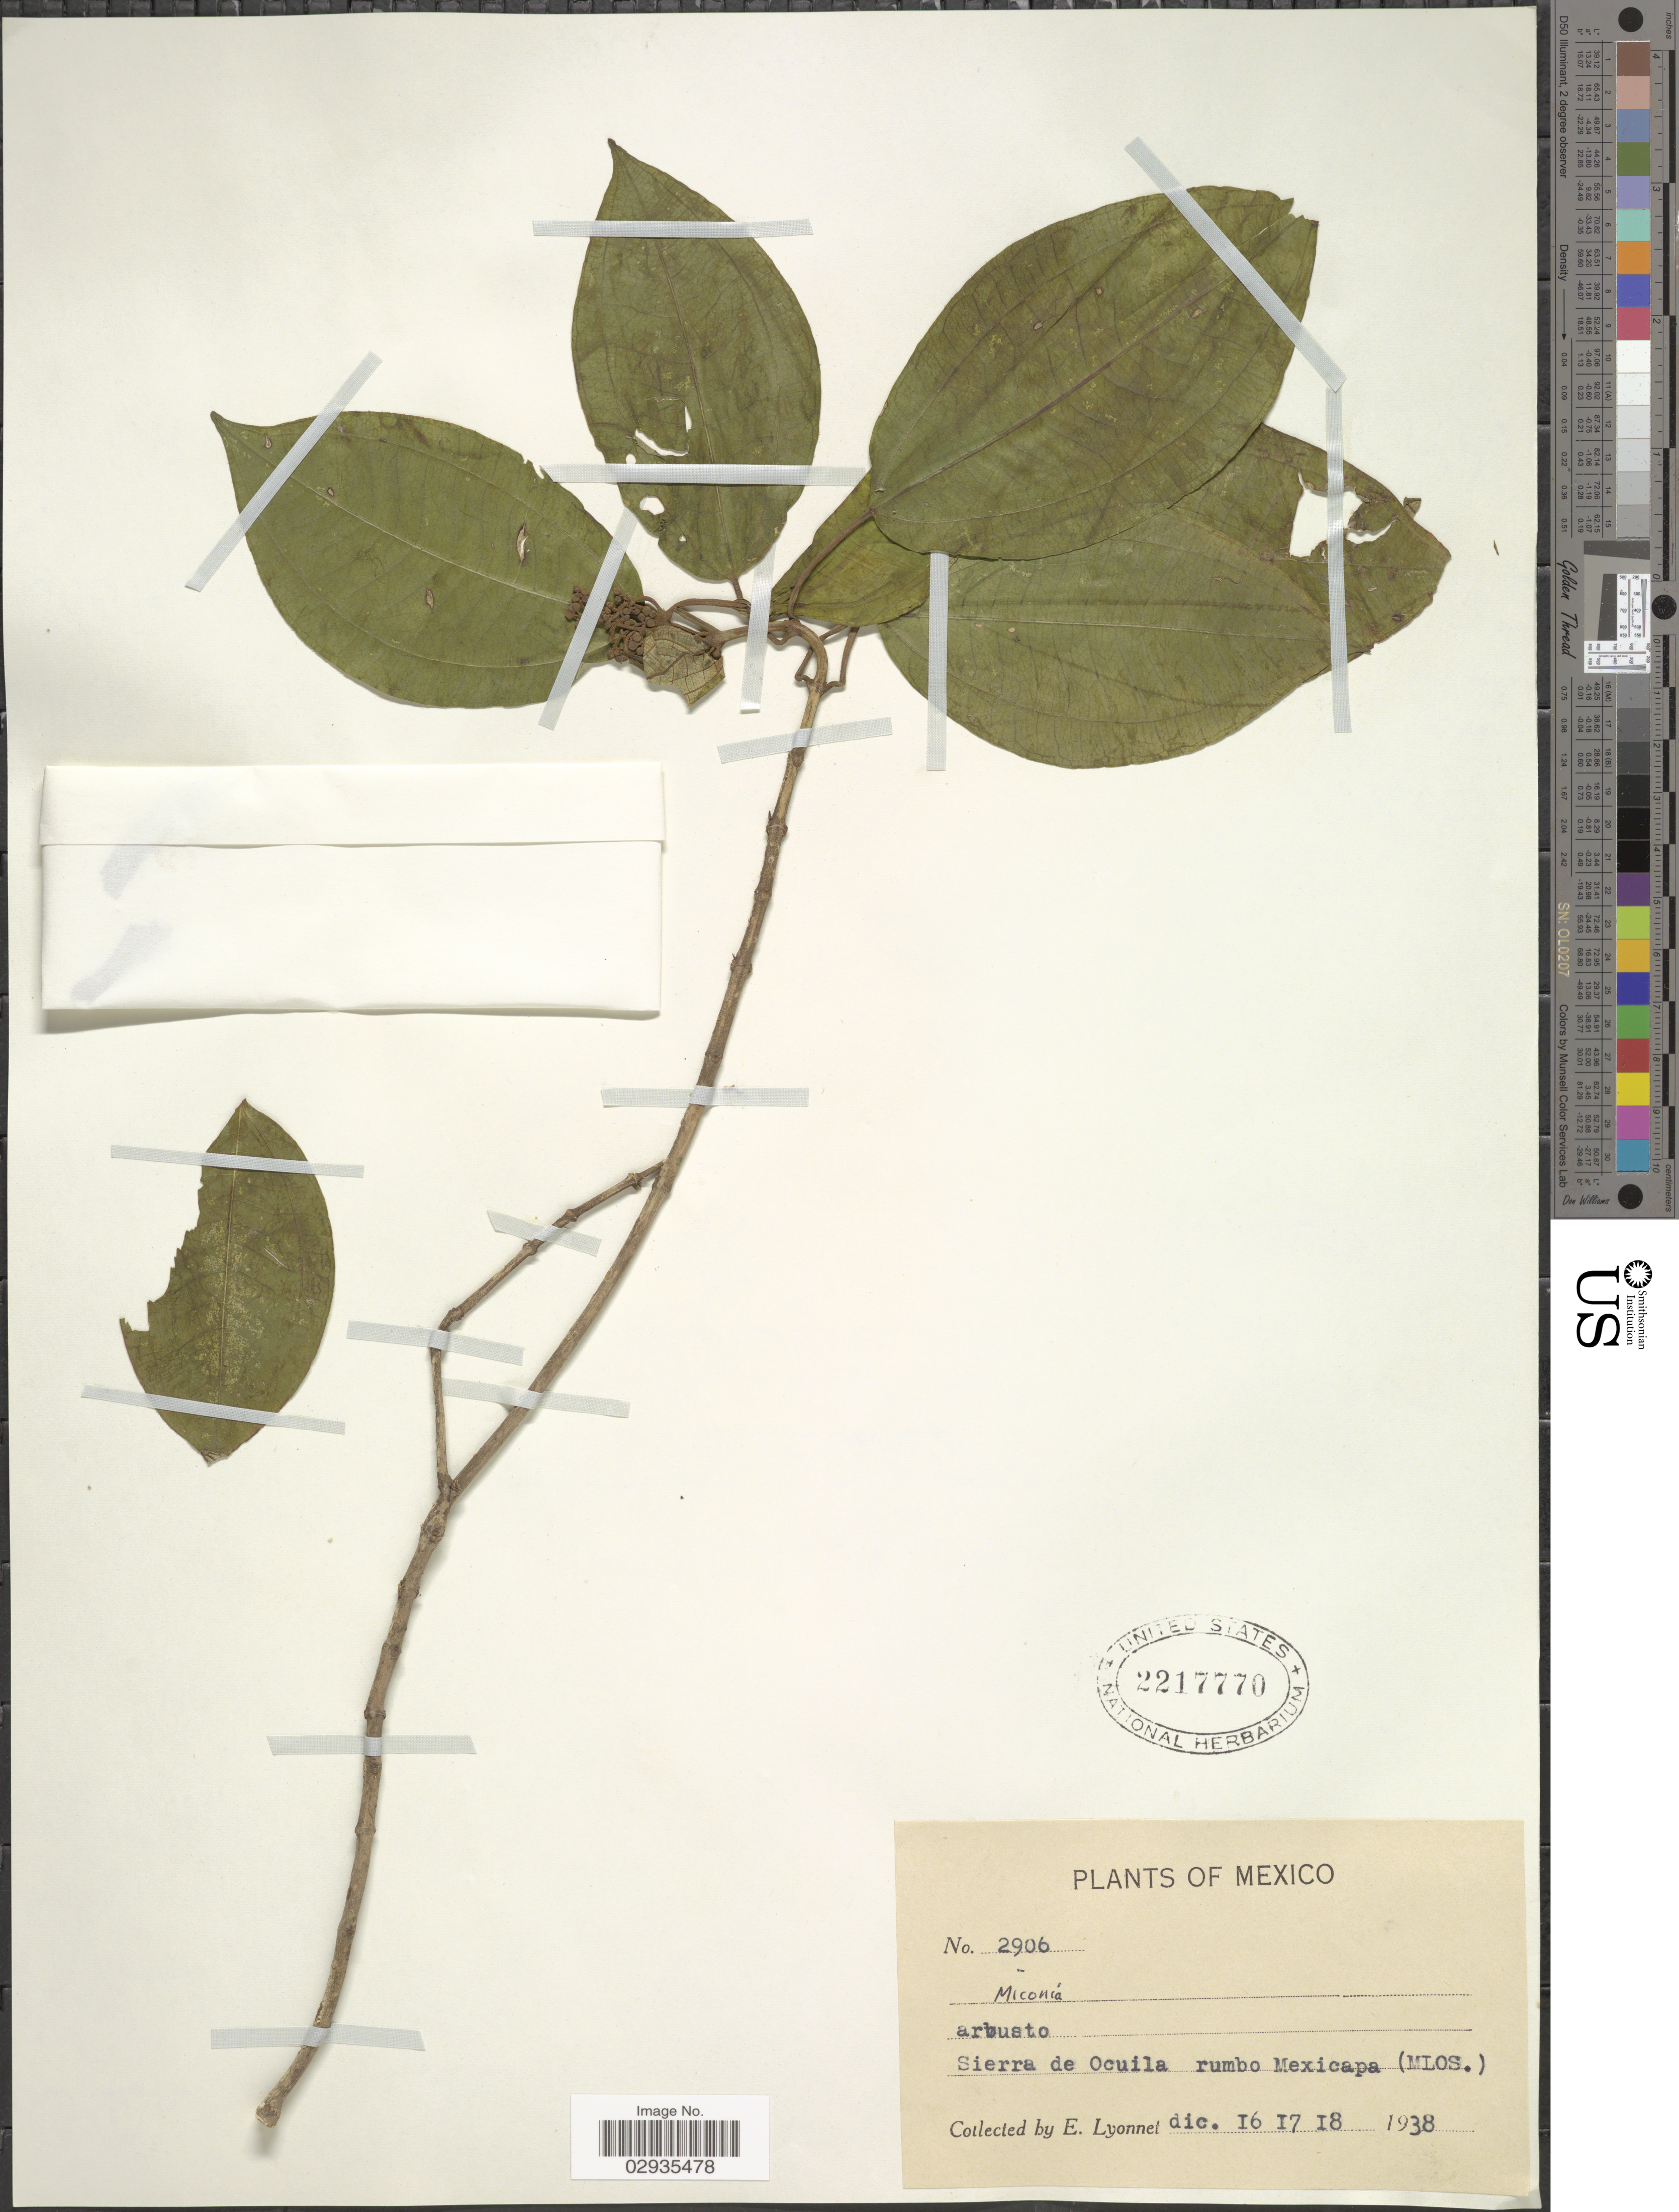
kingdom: Plantae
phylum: Tracheophyta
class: Magnoliopsida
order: Myrtales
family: Melastomataceae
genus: Miconia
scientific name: Miconia sp.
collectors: E. Lyonnet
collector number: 2906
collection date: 1938-12-16/1938-12-18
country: Mexico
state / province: Morelos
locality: Sierra de Ocuila rumbo Mexicapa (MLOS.)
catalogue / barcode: US 2217770